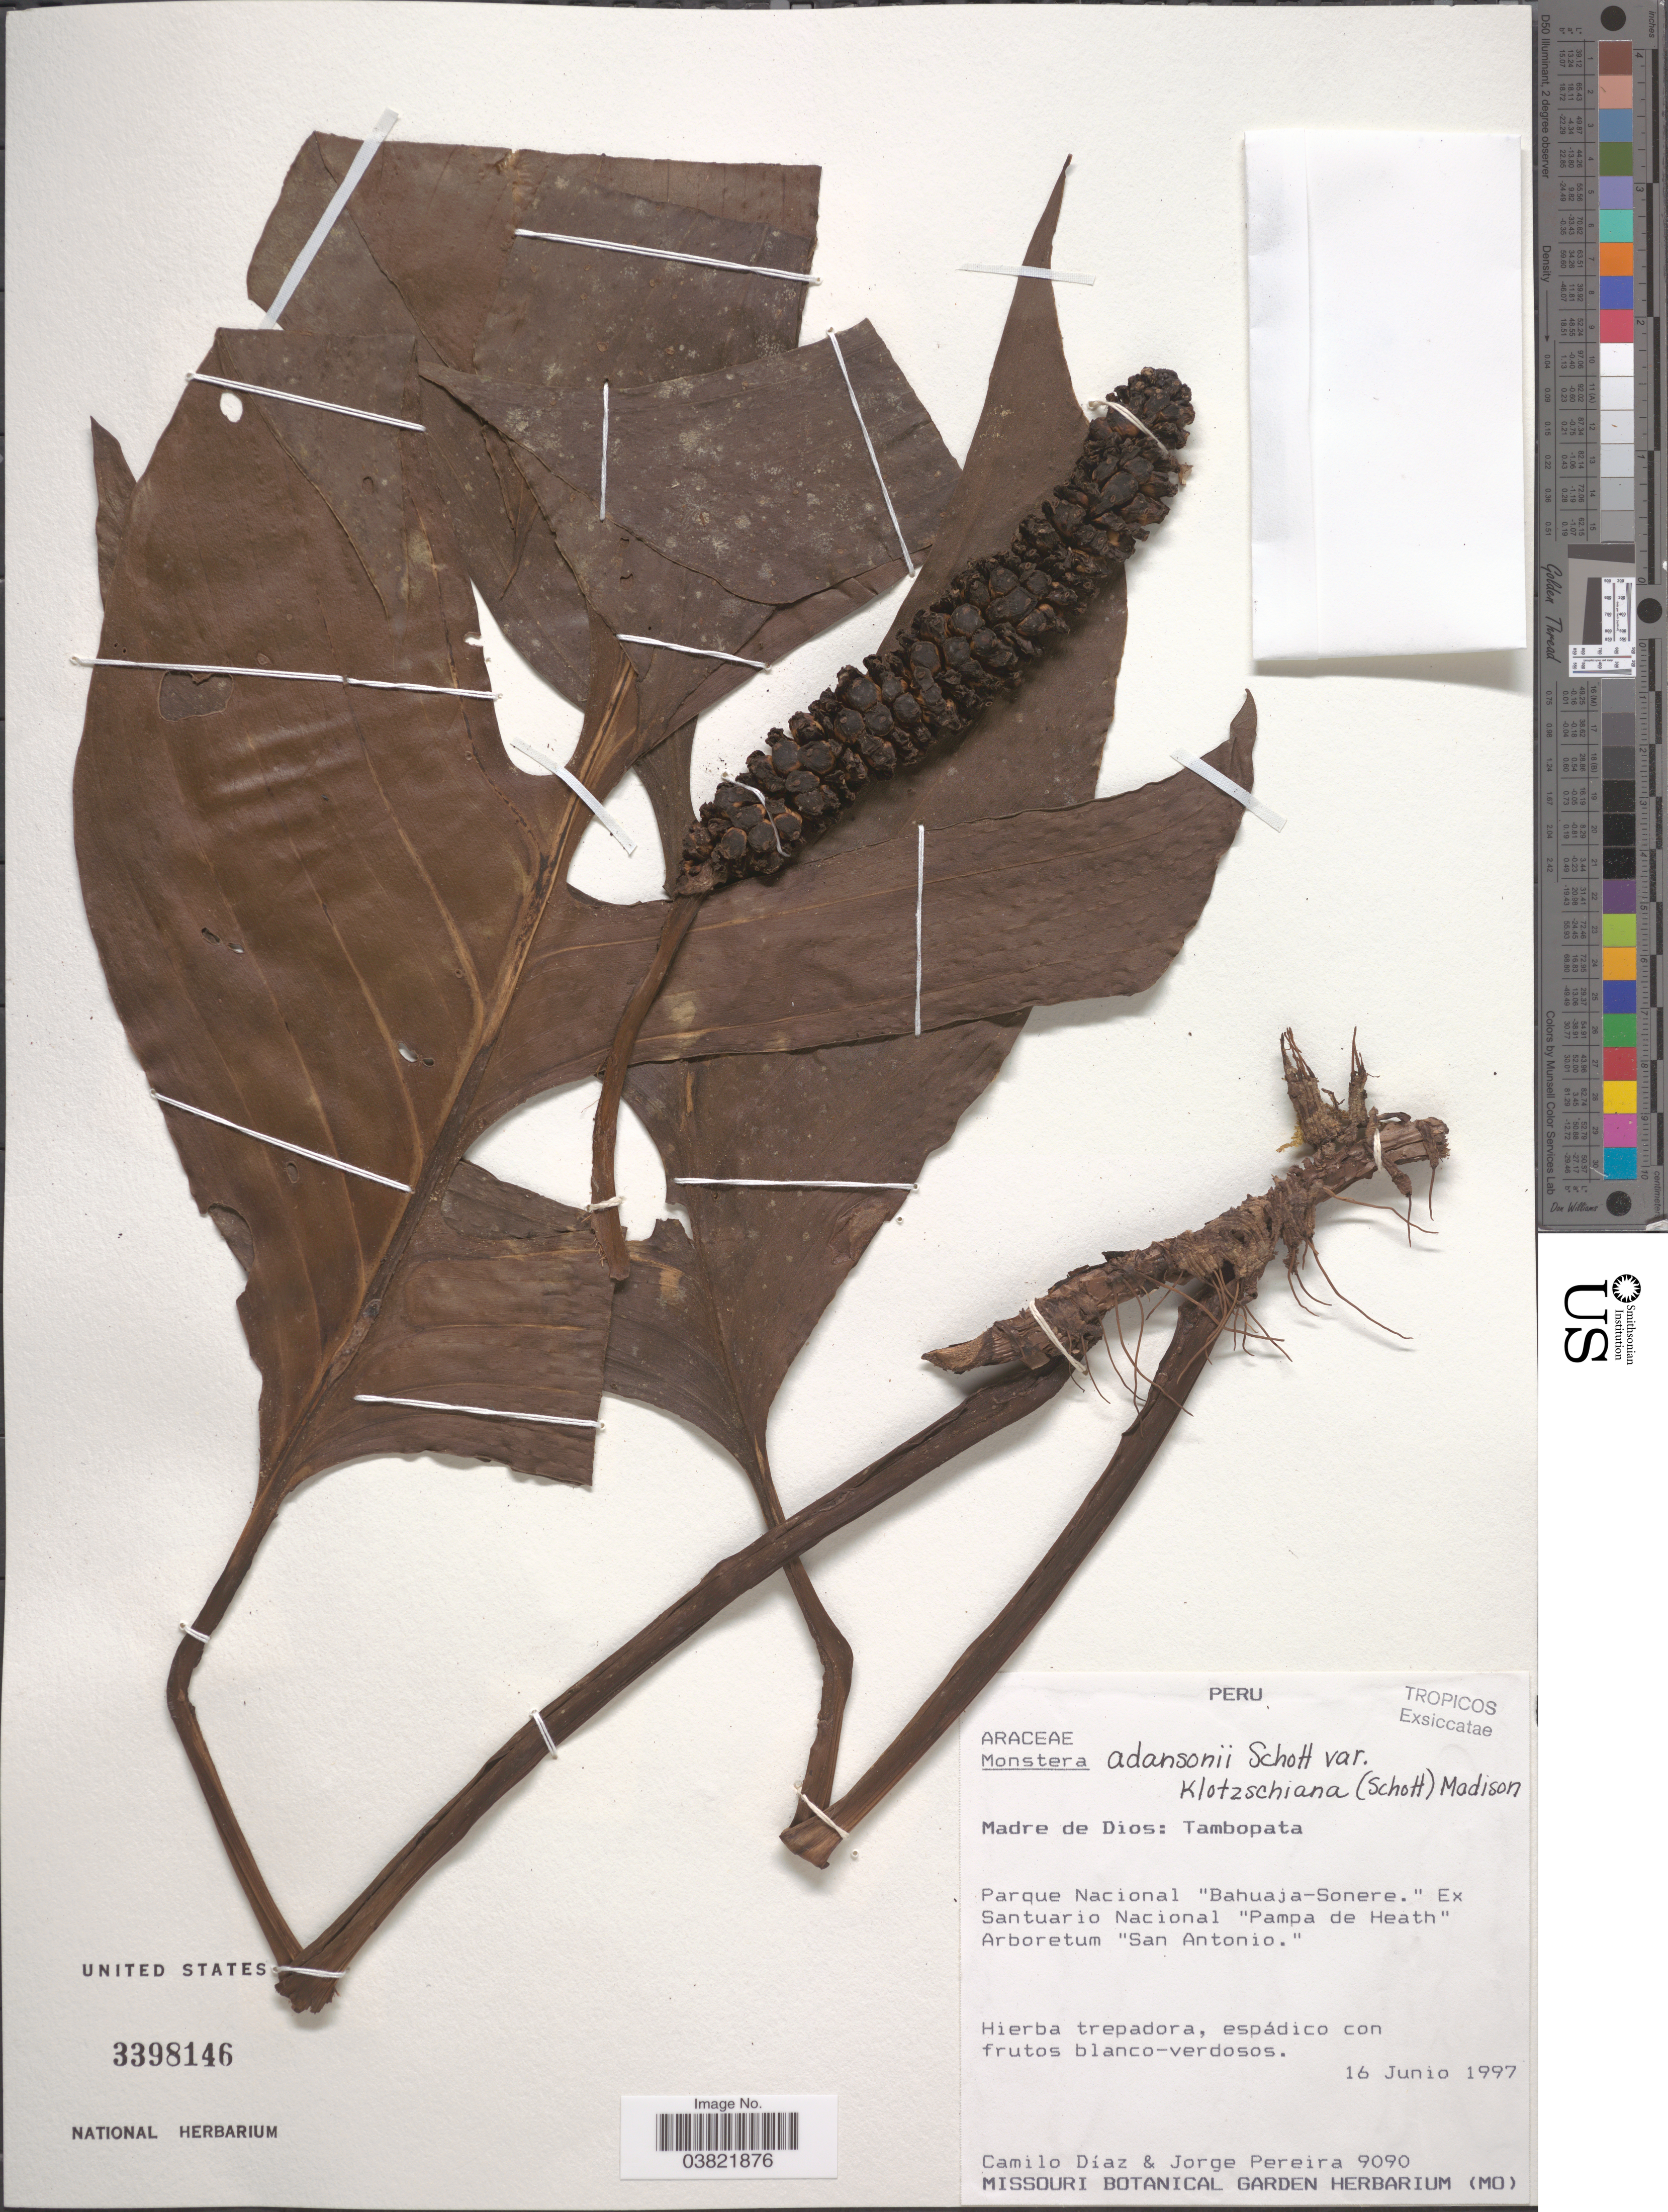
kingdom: Plantae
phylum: Tracheophyta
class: Liliopsida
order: Alismatales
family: Araceae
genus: Monstera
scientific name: Monstera adansonii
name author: Schott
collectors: C. Díaz & J. Pereira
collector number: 9090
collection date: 1997-06-16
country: Peru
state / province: Madre de Dios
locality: Tambopata. Parque Nacional "Bahuaja-Sonere." Ex Santuario Nacional "Pampa de Heath". Arboretum "San Antonio.".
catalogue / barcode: US 3398146